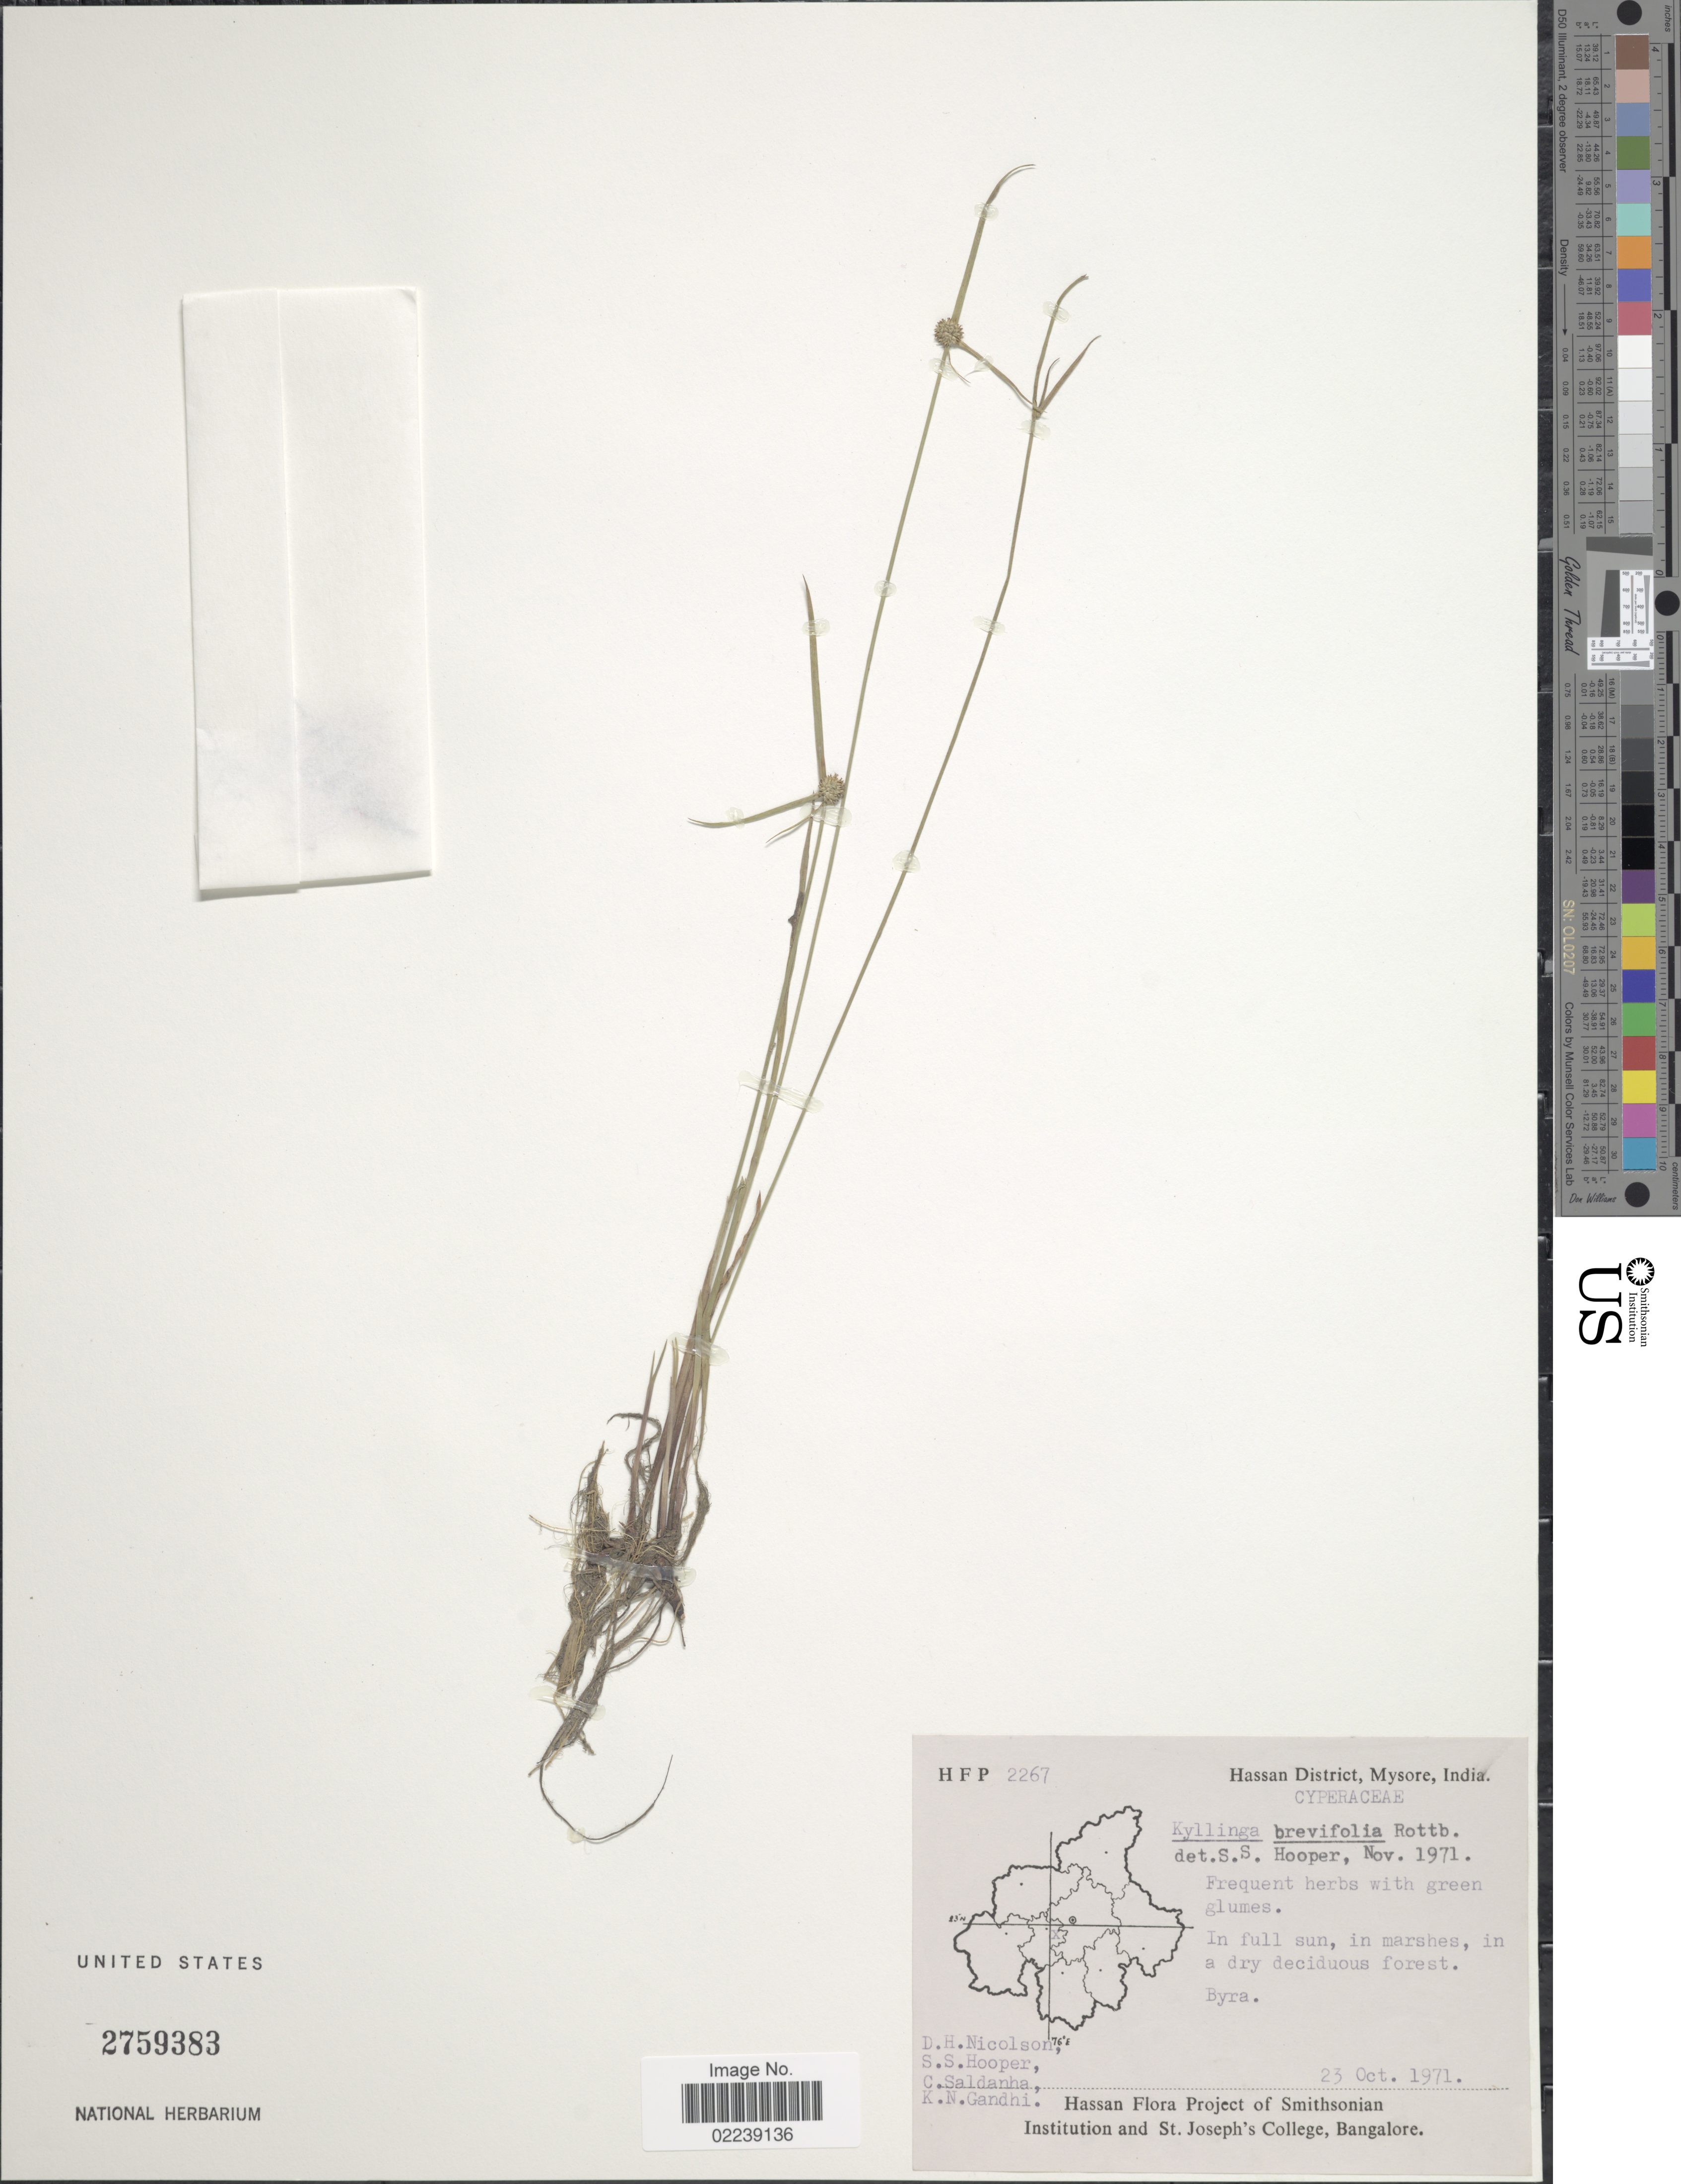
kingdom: Plantae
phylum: Tracheophyta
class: Liliopsida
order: Poales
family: Cyperaceae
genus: Cyperus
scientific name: Cyperus brevifolius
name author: (Rottb.) Hassk.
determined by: Strong, M. T., (US), Smithsonian Institution - National Museum of Natural History (UNITED STATES)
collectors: D. H. Nicolson, S. S. Hooper, C. Saldanha & K. N. Gandhi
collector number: HFP2267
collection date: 1971-10-23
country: India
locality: Hassan District, Mysore. Byra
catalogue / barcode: US 2759283